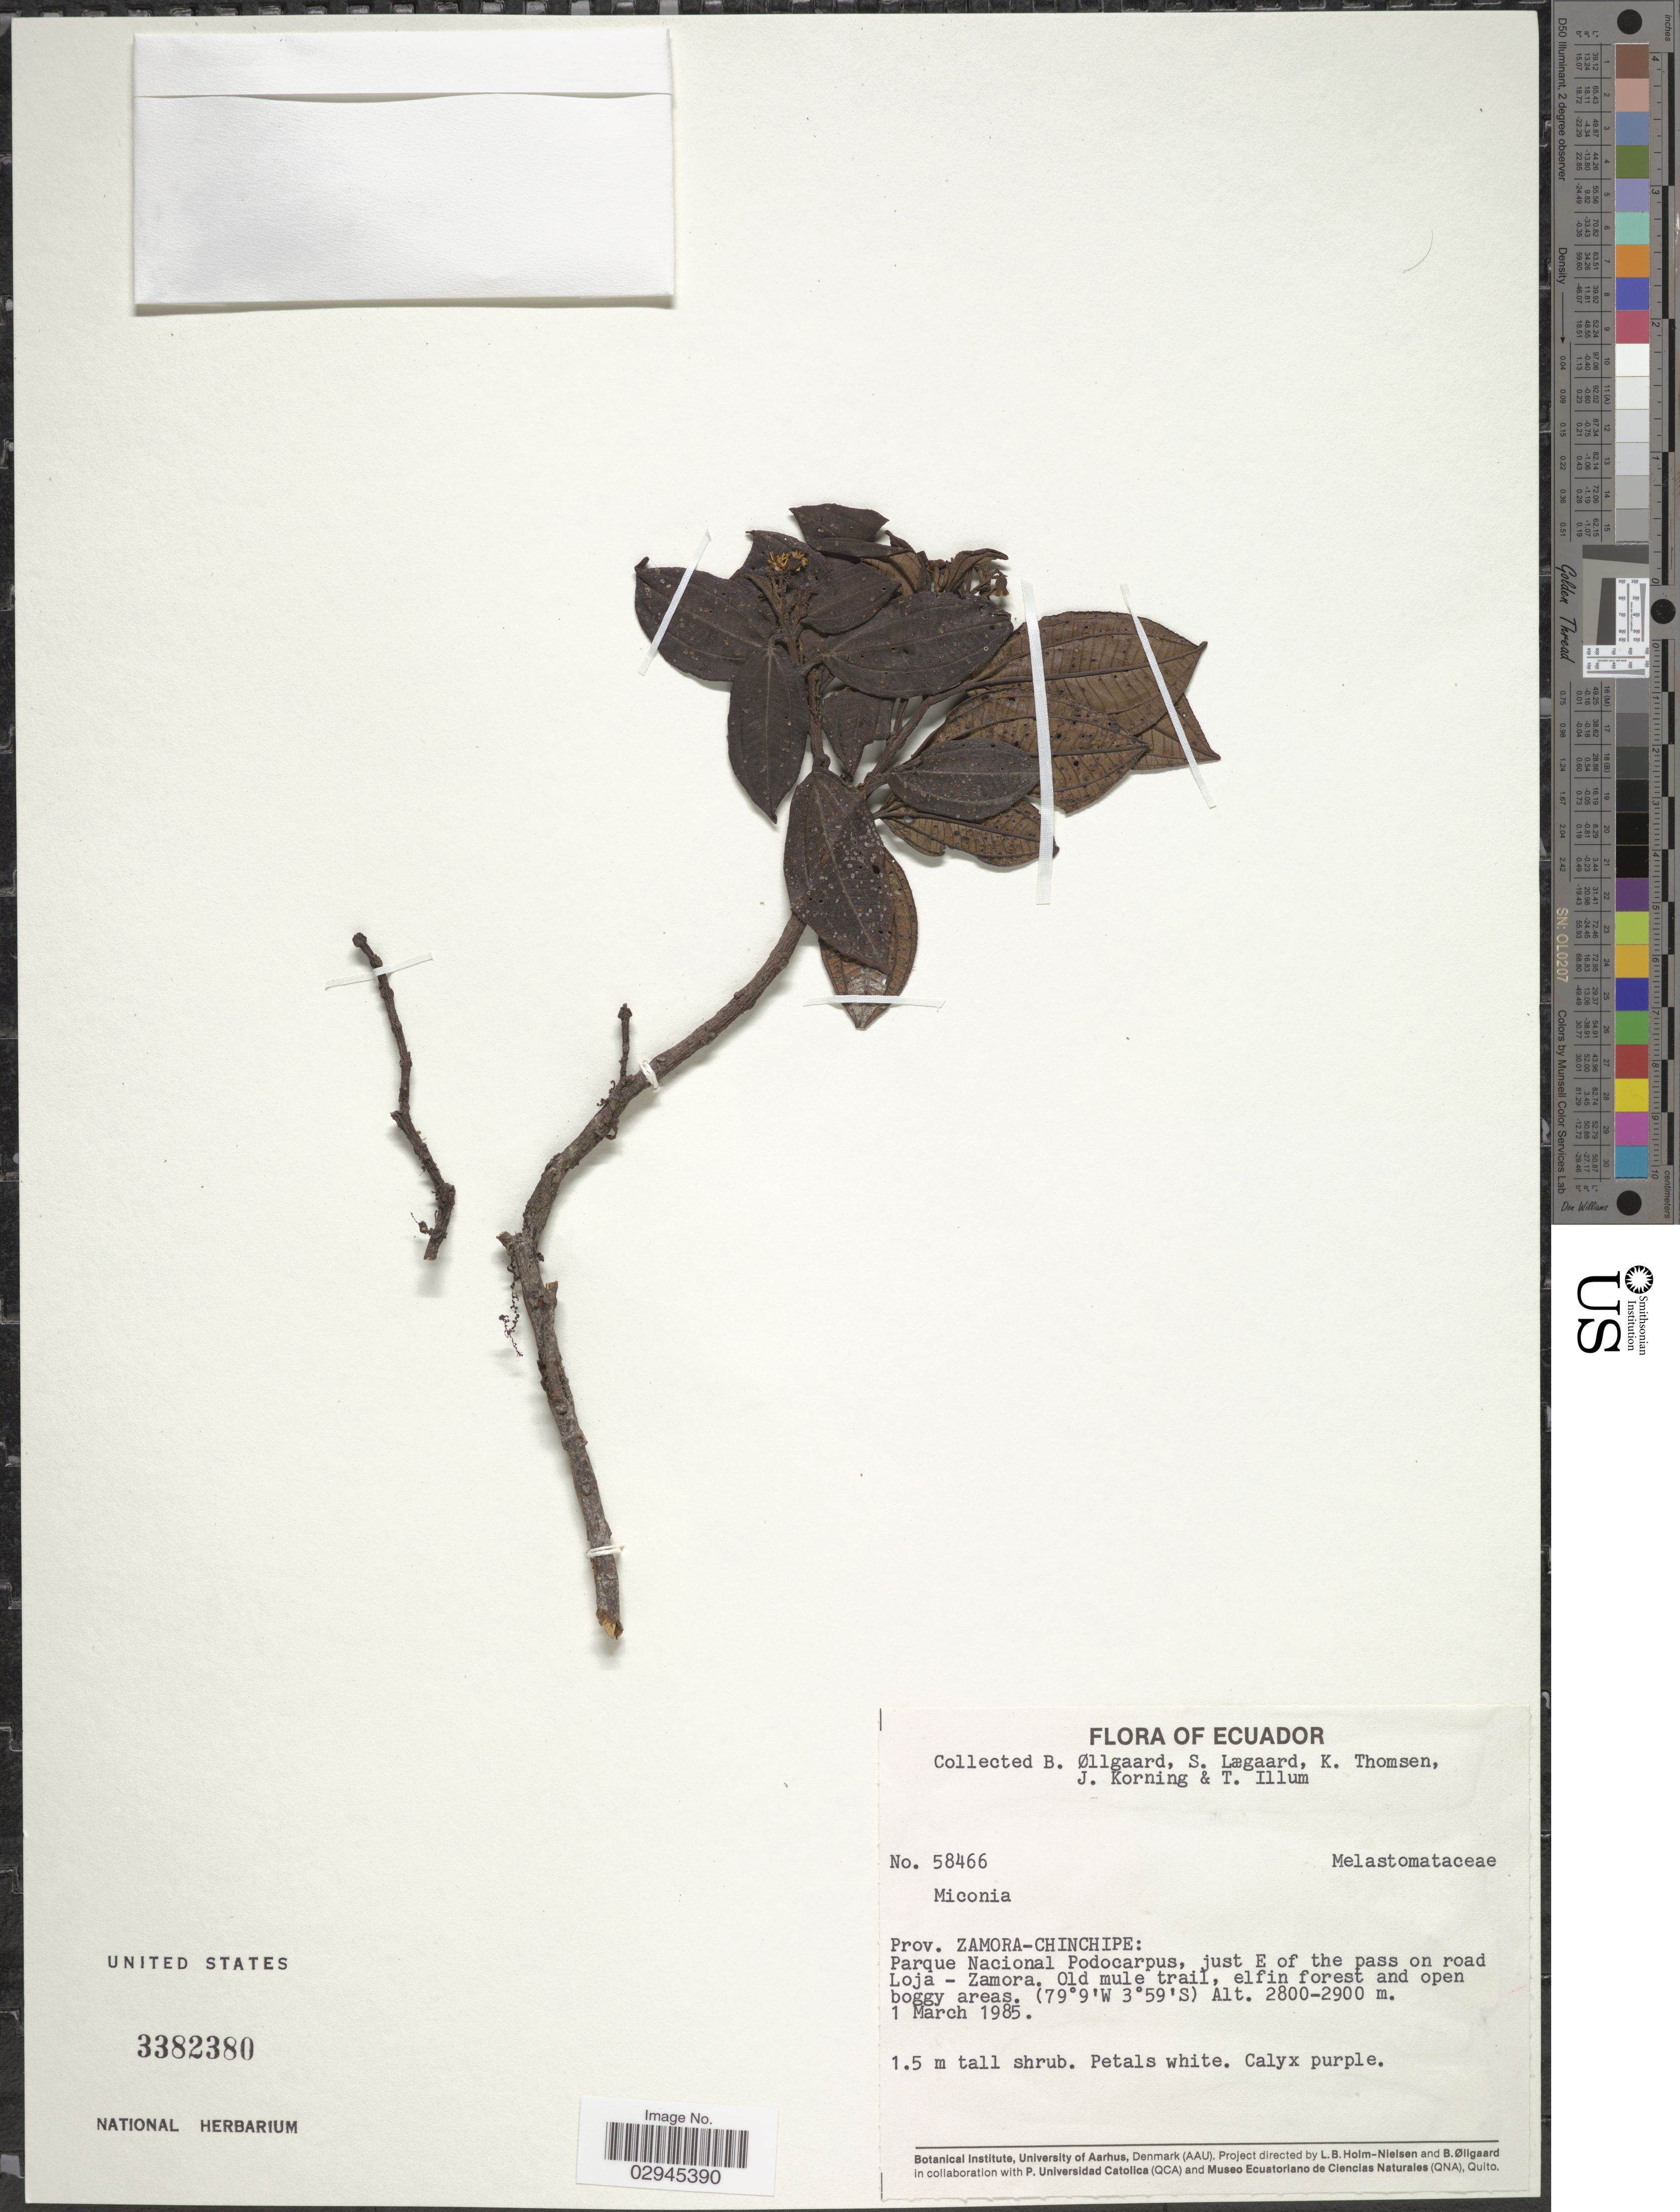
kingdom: Plantae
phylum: Tracheophyta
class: Magnoliopsida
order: Myrtales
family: Melastomataceae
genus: Miconia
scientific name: Miconia sp.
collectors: B. Øllgaard, S. Lægaard, K. Thomsen, J. Korning & T. Illum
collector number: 58466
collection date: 1985-03-01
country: Ecuador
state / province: Zamora-Chinchipe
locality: Parque Nacional Podocarpus, just E of the pass on road Loja-Zamora.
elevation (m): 2800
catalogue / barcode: US 3382380